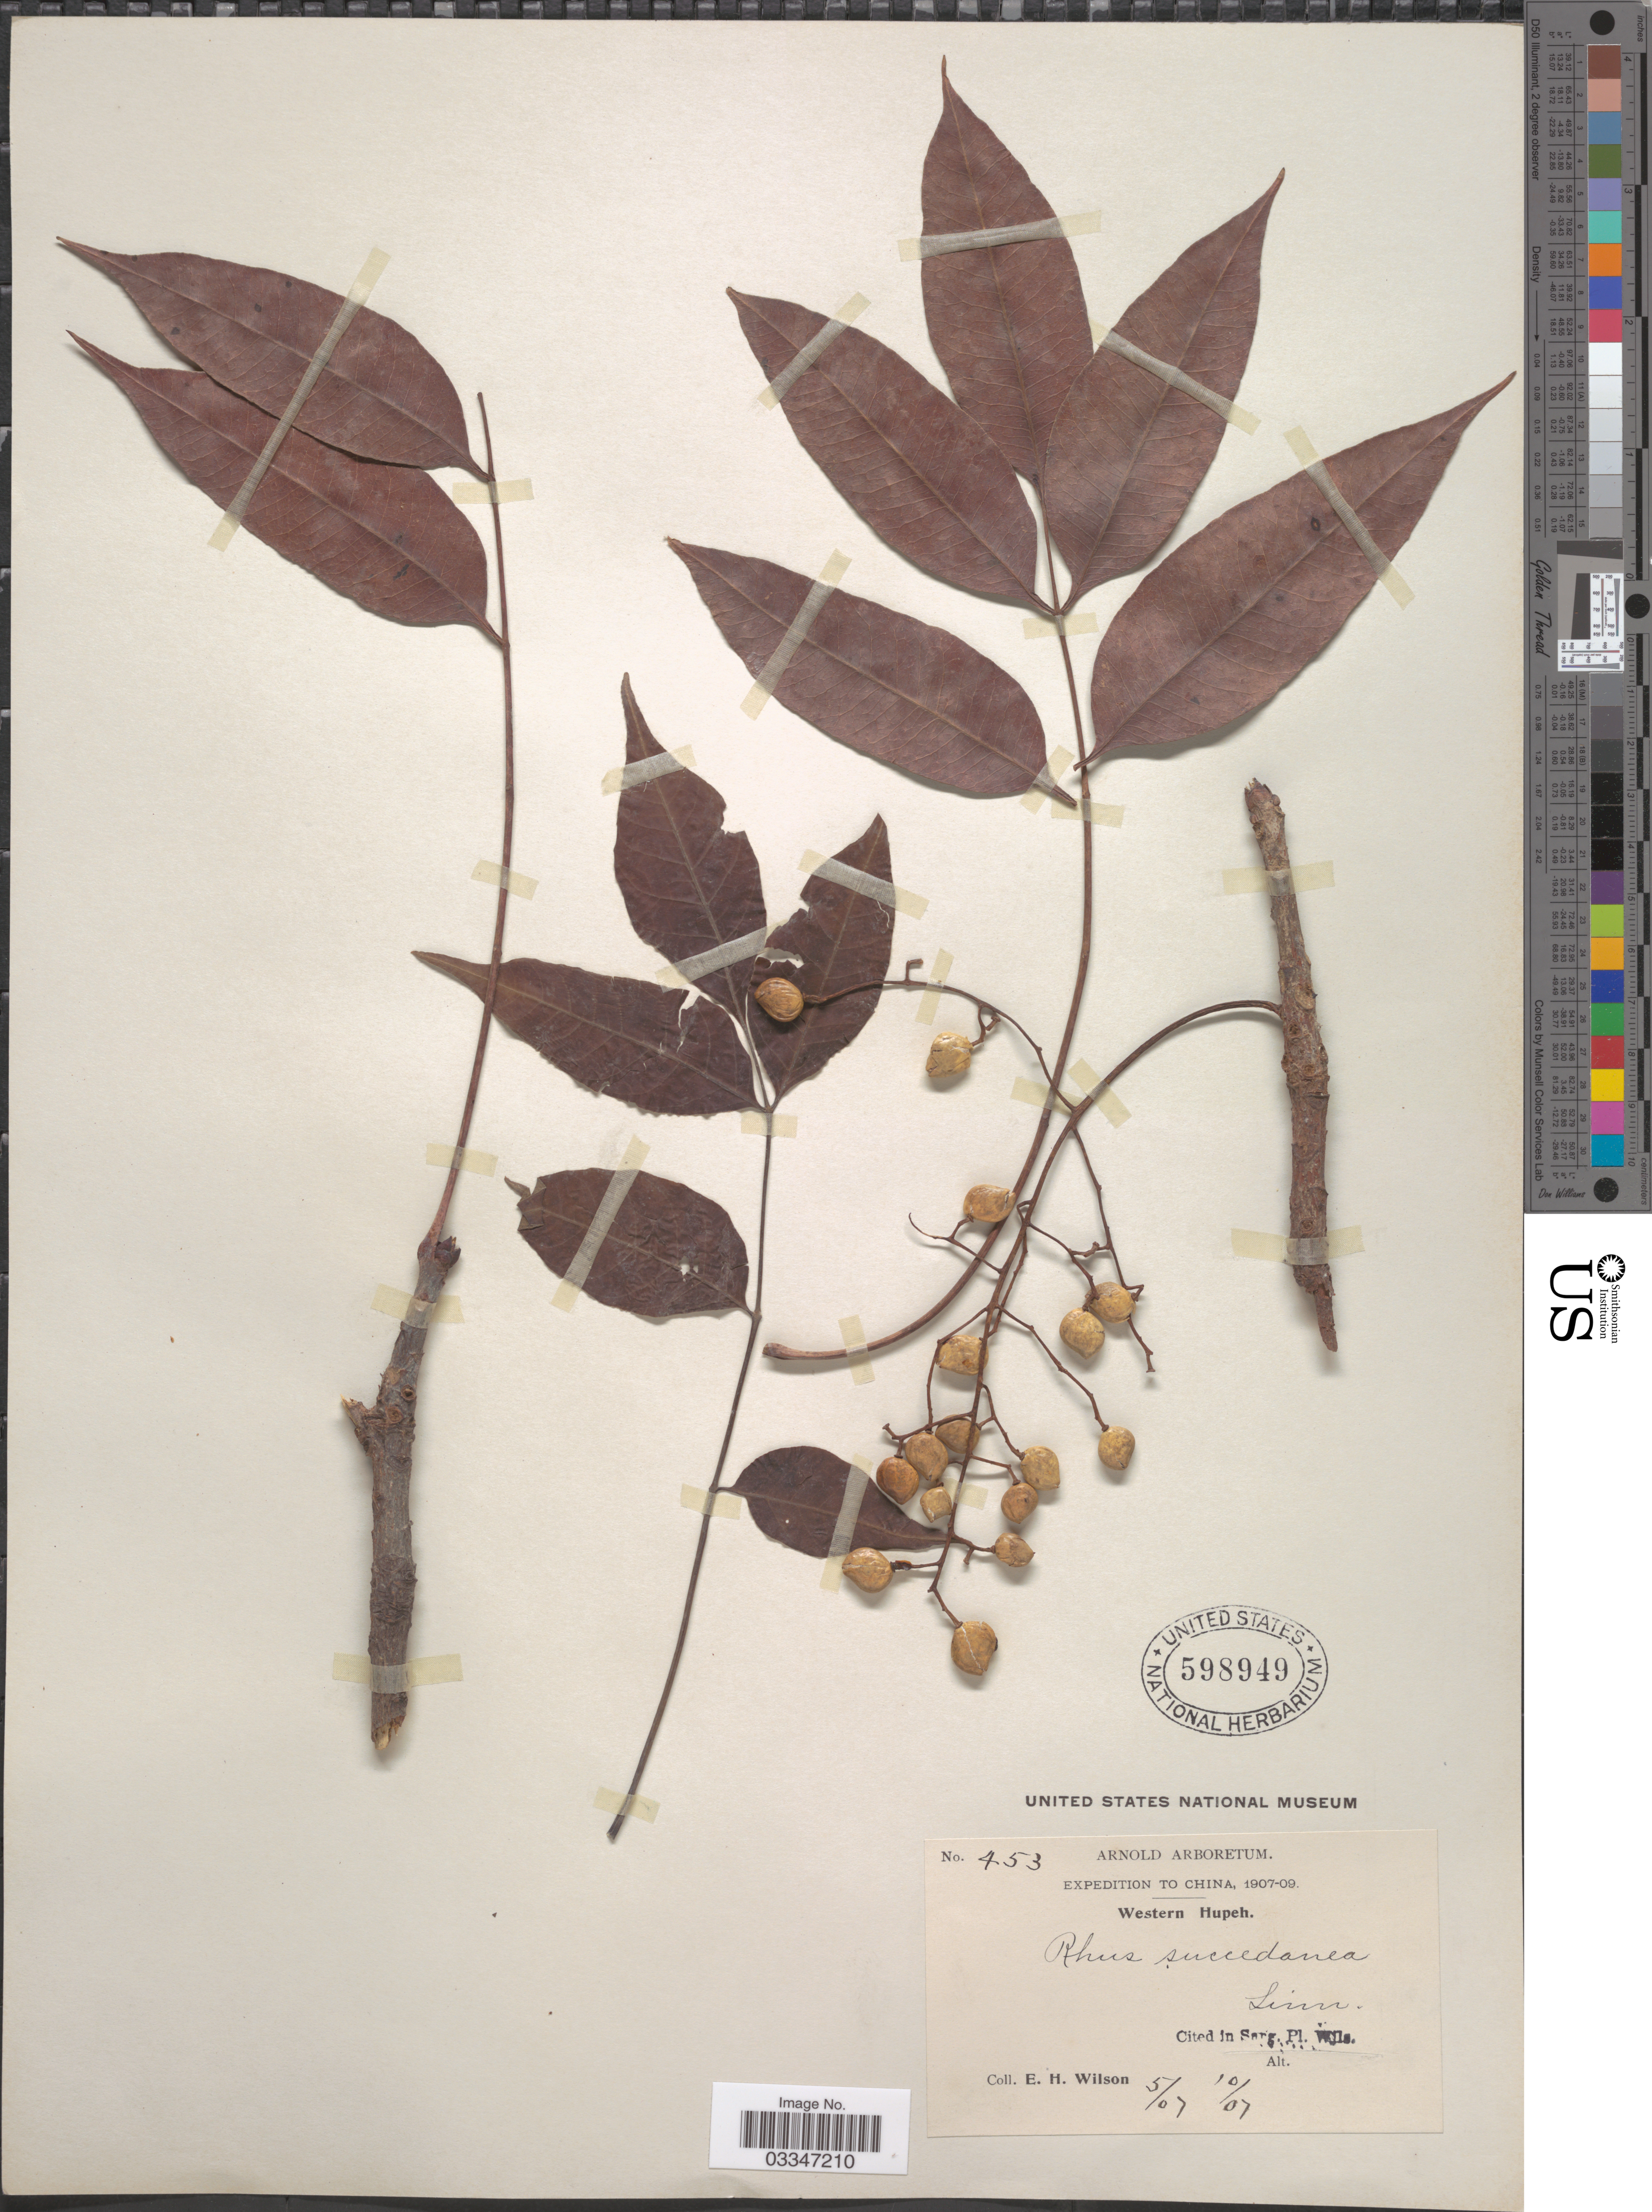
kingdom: Plantae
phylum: Tracheophyta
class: Magnoliopsida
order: Sapindales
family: Anacardiaceae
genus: Rhus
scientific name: Rhus succedanea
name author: L.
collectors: E. Wilson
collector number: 453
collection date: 1907-05/1907-10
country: China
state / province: Hubei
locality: Western Hupeh.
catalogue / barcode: US 598949